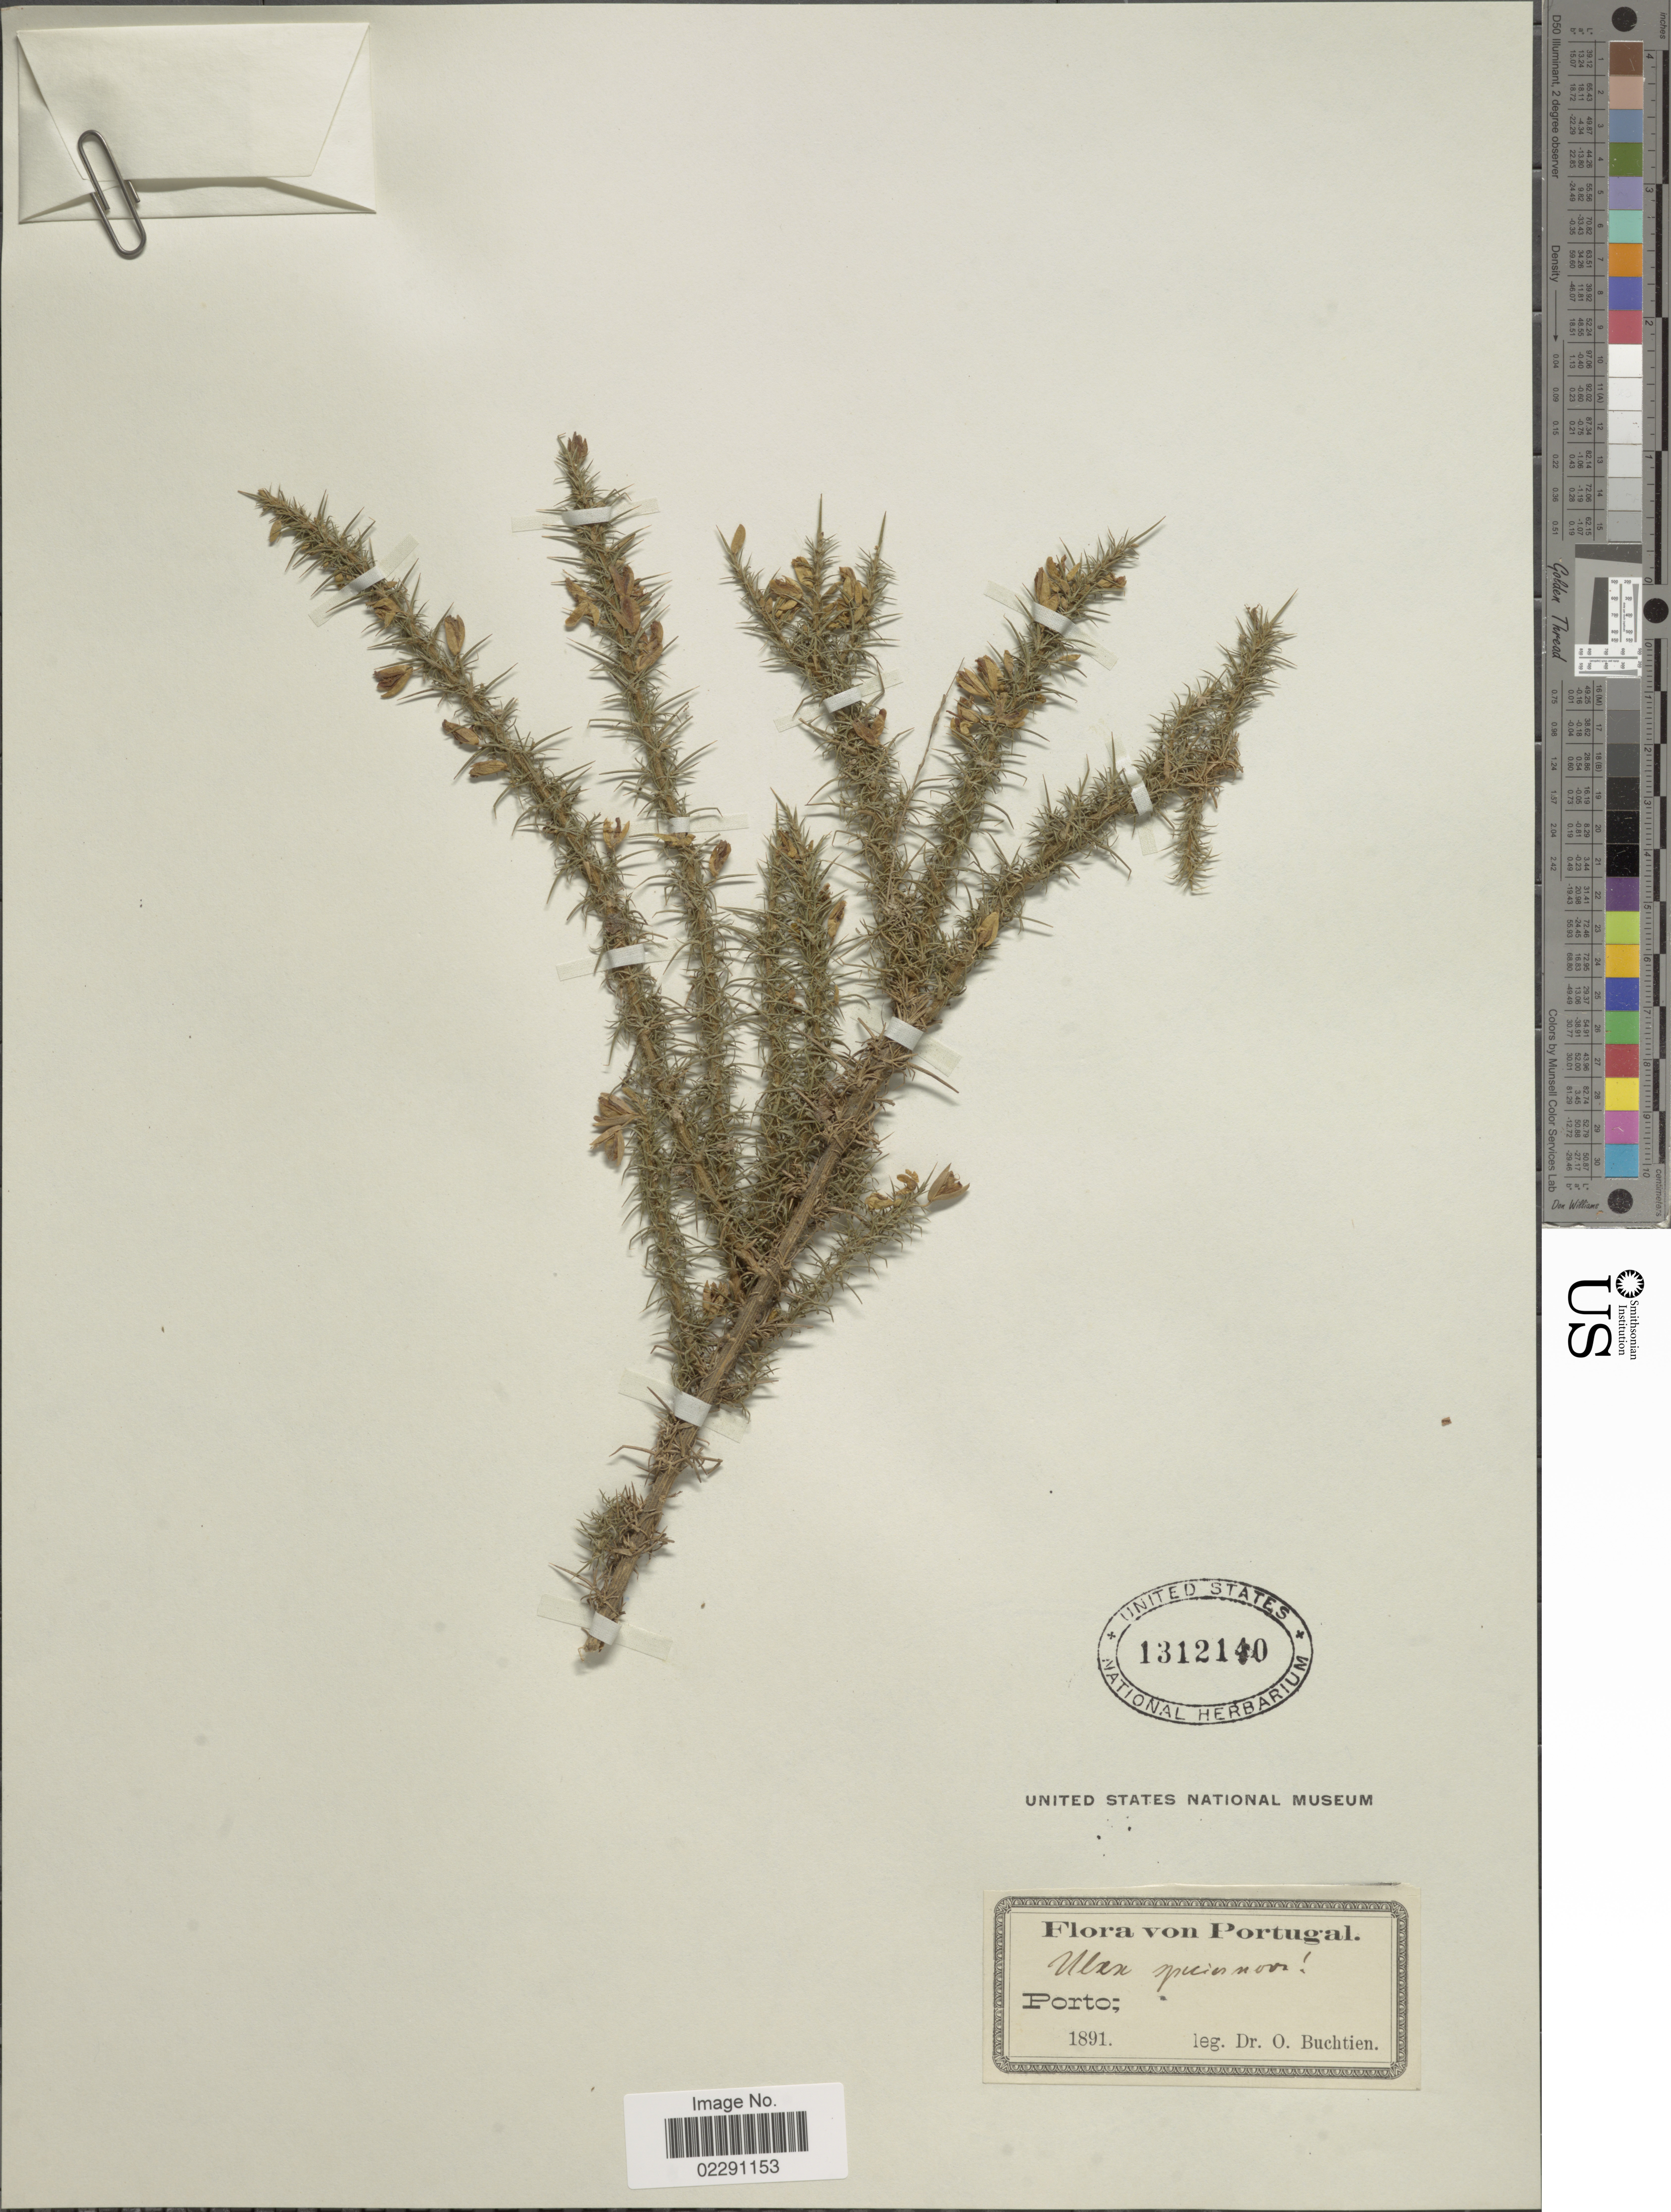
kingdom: Plantae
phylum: Tracheophyta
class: Magnoliopsida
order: Fabales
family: Fabaceae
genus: Ulex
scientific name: Ulex sp. nov.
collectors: O. Buchtien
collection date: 1891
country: Portugal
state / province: Porto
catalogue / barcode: US 1312140